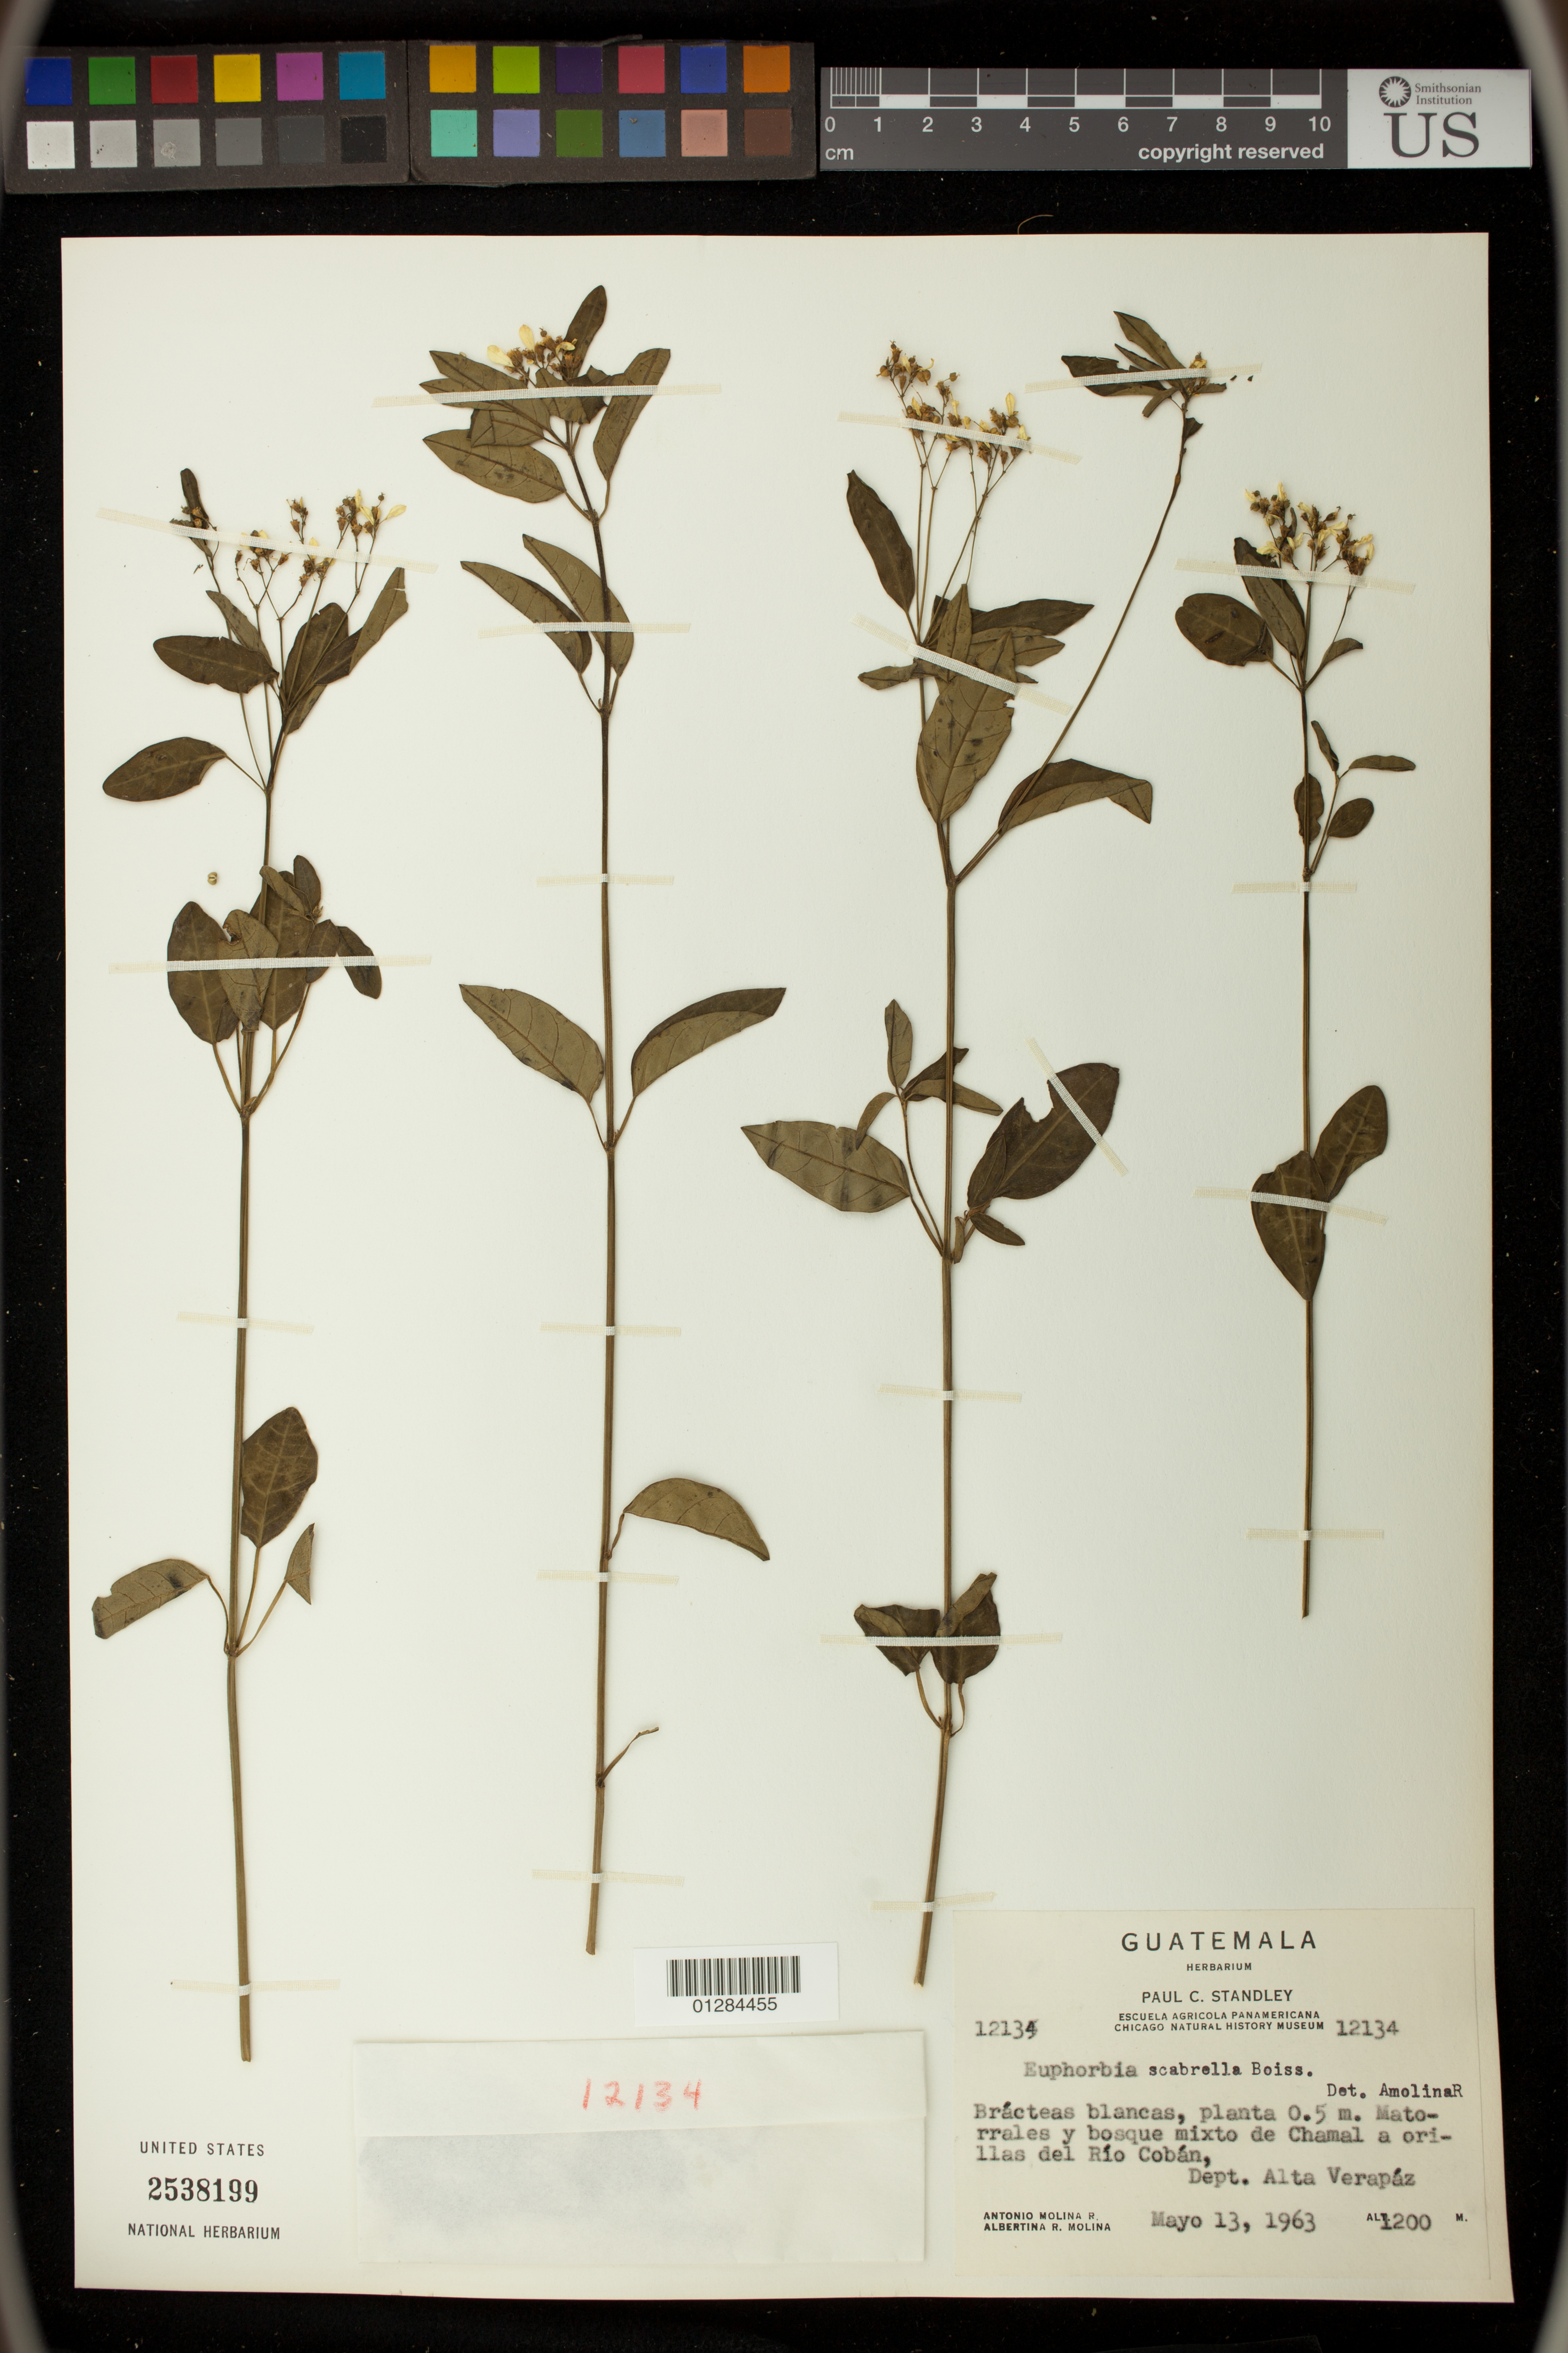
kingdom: Plantae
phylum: Tracheophyta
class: Magnoliopsida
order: Malpighiales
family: Euphorbiaceae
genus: Euphorbia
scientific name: Euphorbia triphylla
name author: (Klotzsch & Garcke) Oudejans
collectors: A. Molina R. & A. R. Molina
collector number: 12134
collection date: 1963-05-13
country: Guatemala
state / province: Alta Verapaz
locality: Rio Coban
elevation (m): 1200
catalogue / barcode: US 2538199